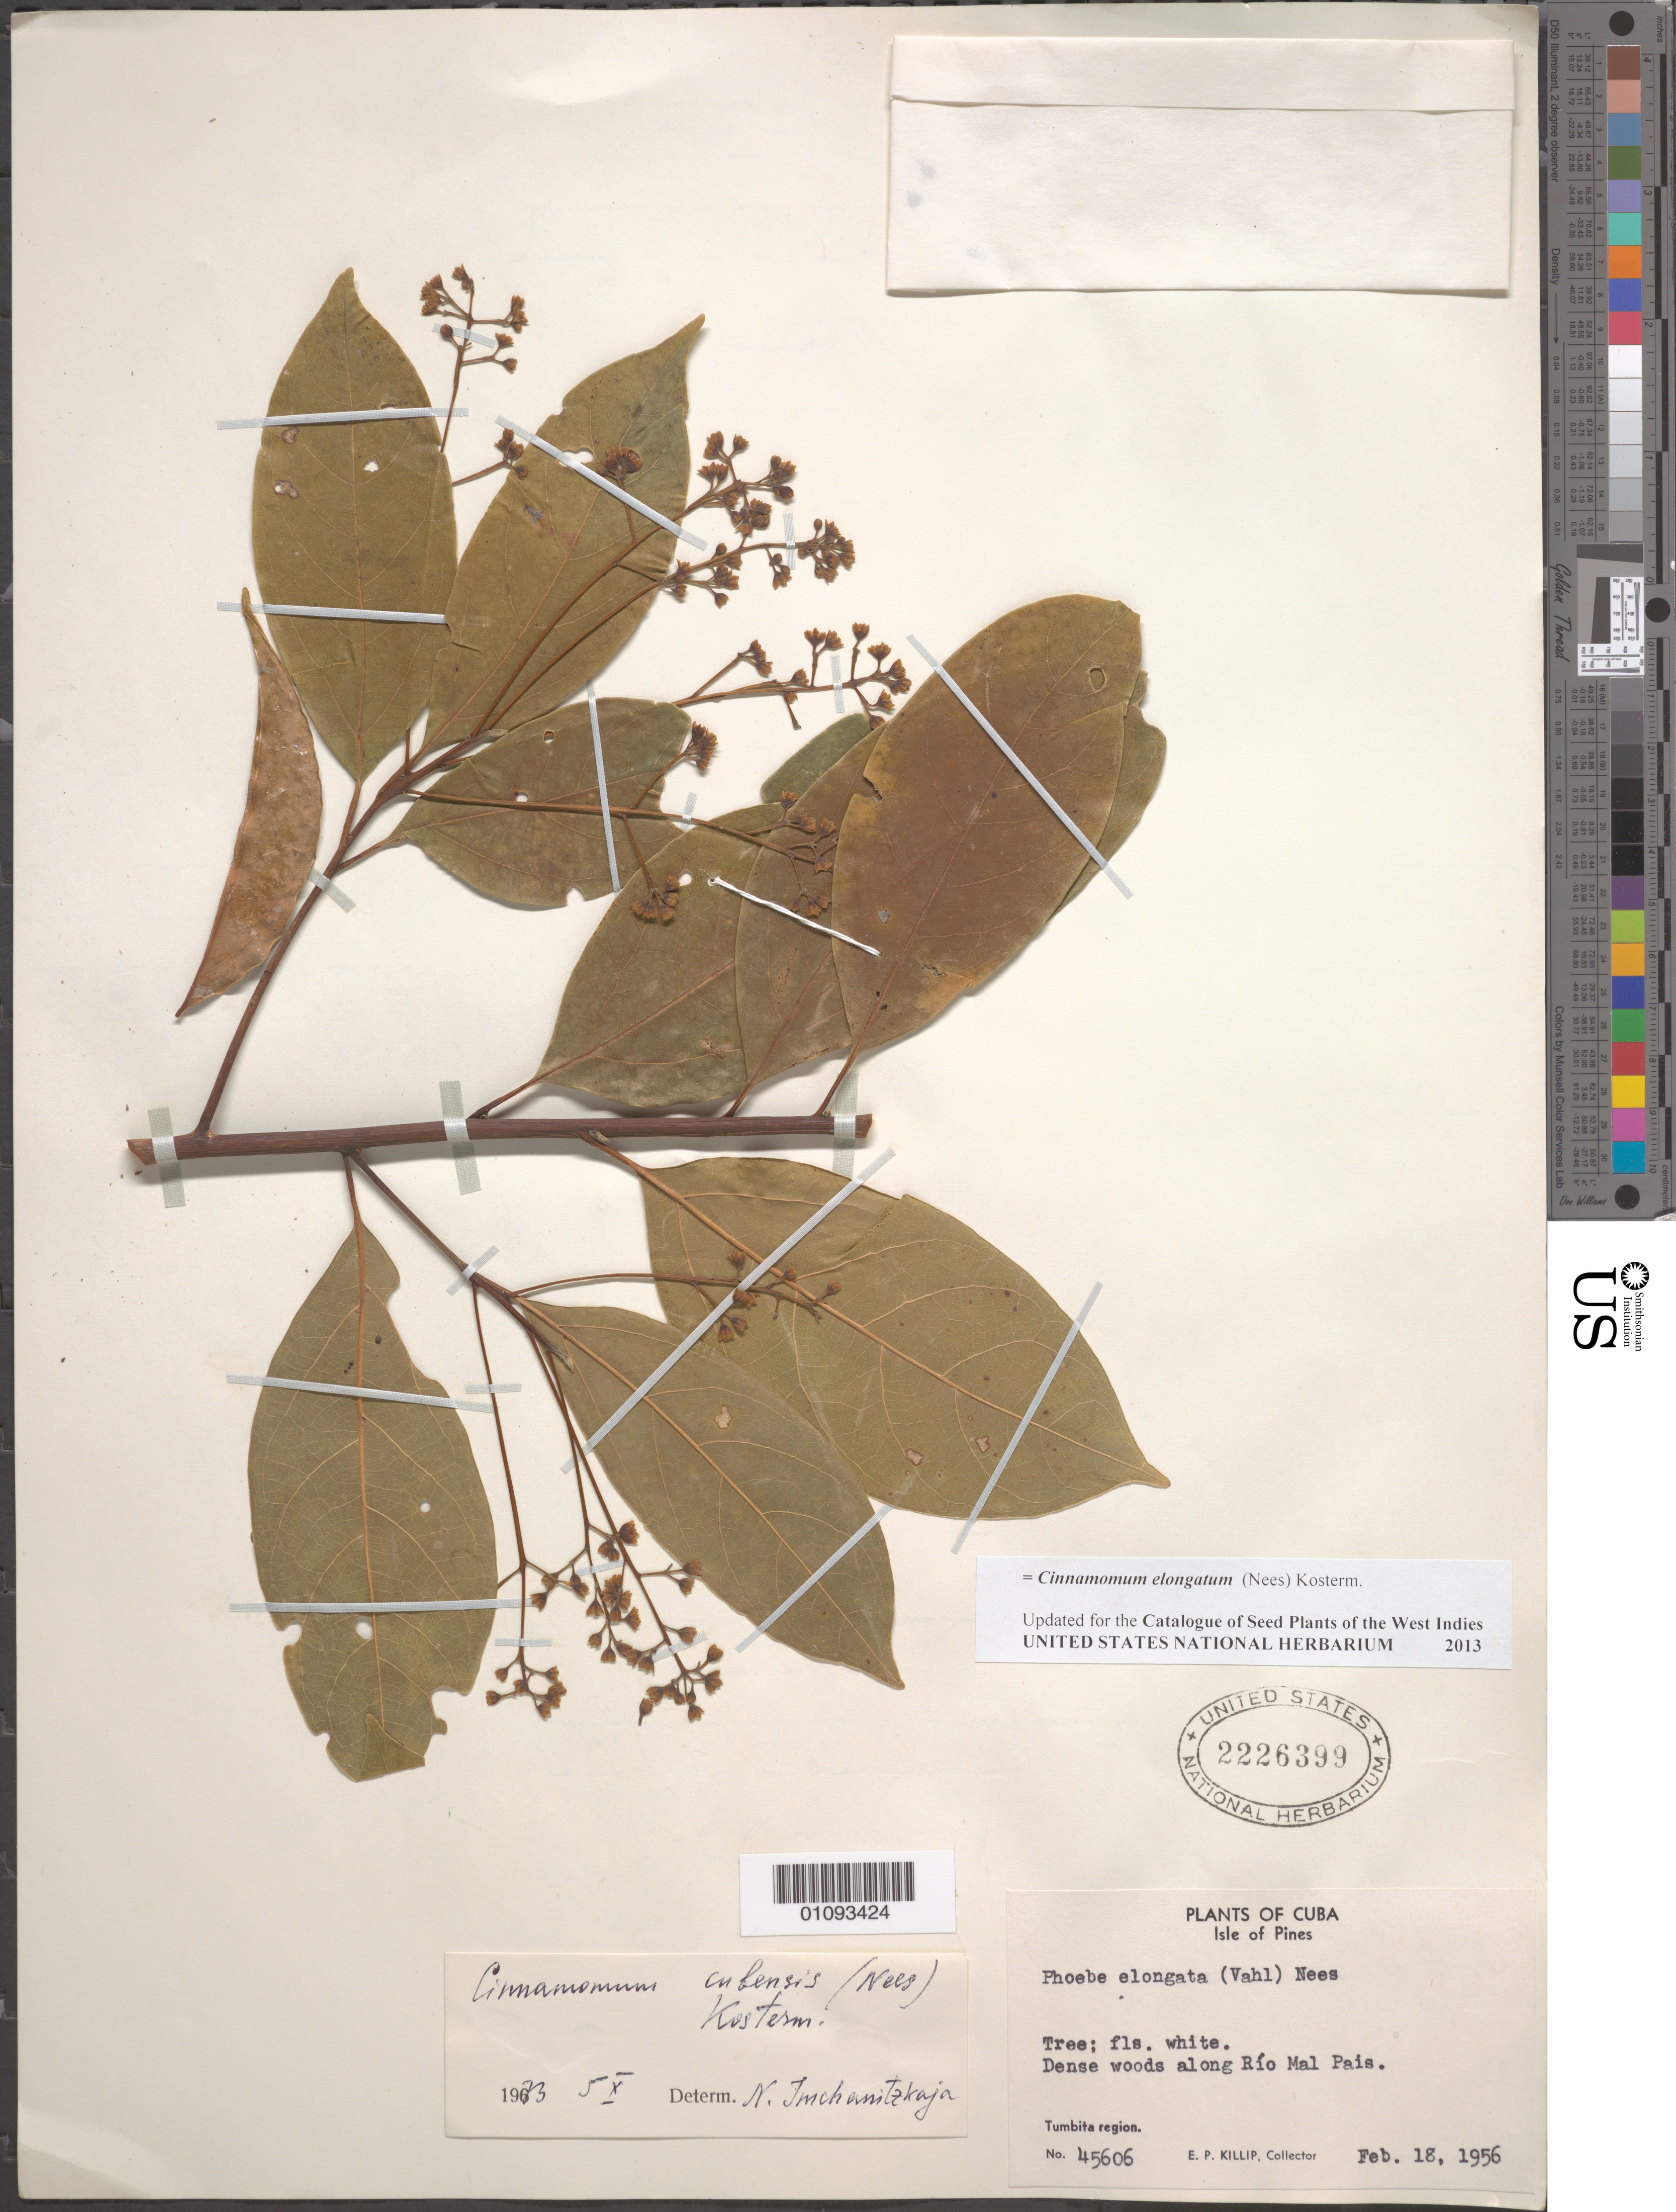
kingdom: Plantae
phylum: Tracheophyta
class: Magnoliopsida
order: Laurales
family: Lauraceae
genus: Cinnamomum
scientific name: Cinnamomum cubensis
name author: (Nees) Kosterm.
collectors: E. P. Killip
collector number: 45606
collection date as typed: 18 Feb 1956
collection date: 1956-02-18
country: Cuba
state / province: Isla de La Juventud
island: Isla de la Juventud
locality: Tumbita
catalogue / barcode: US 2226399